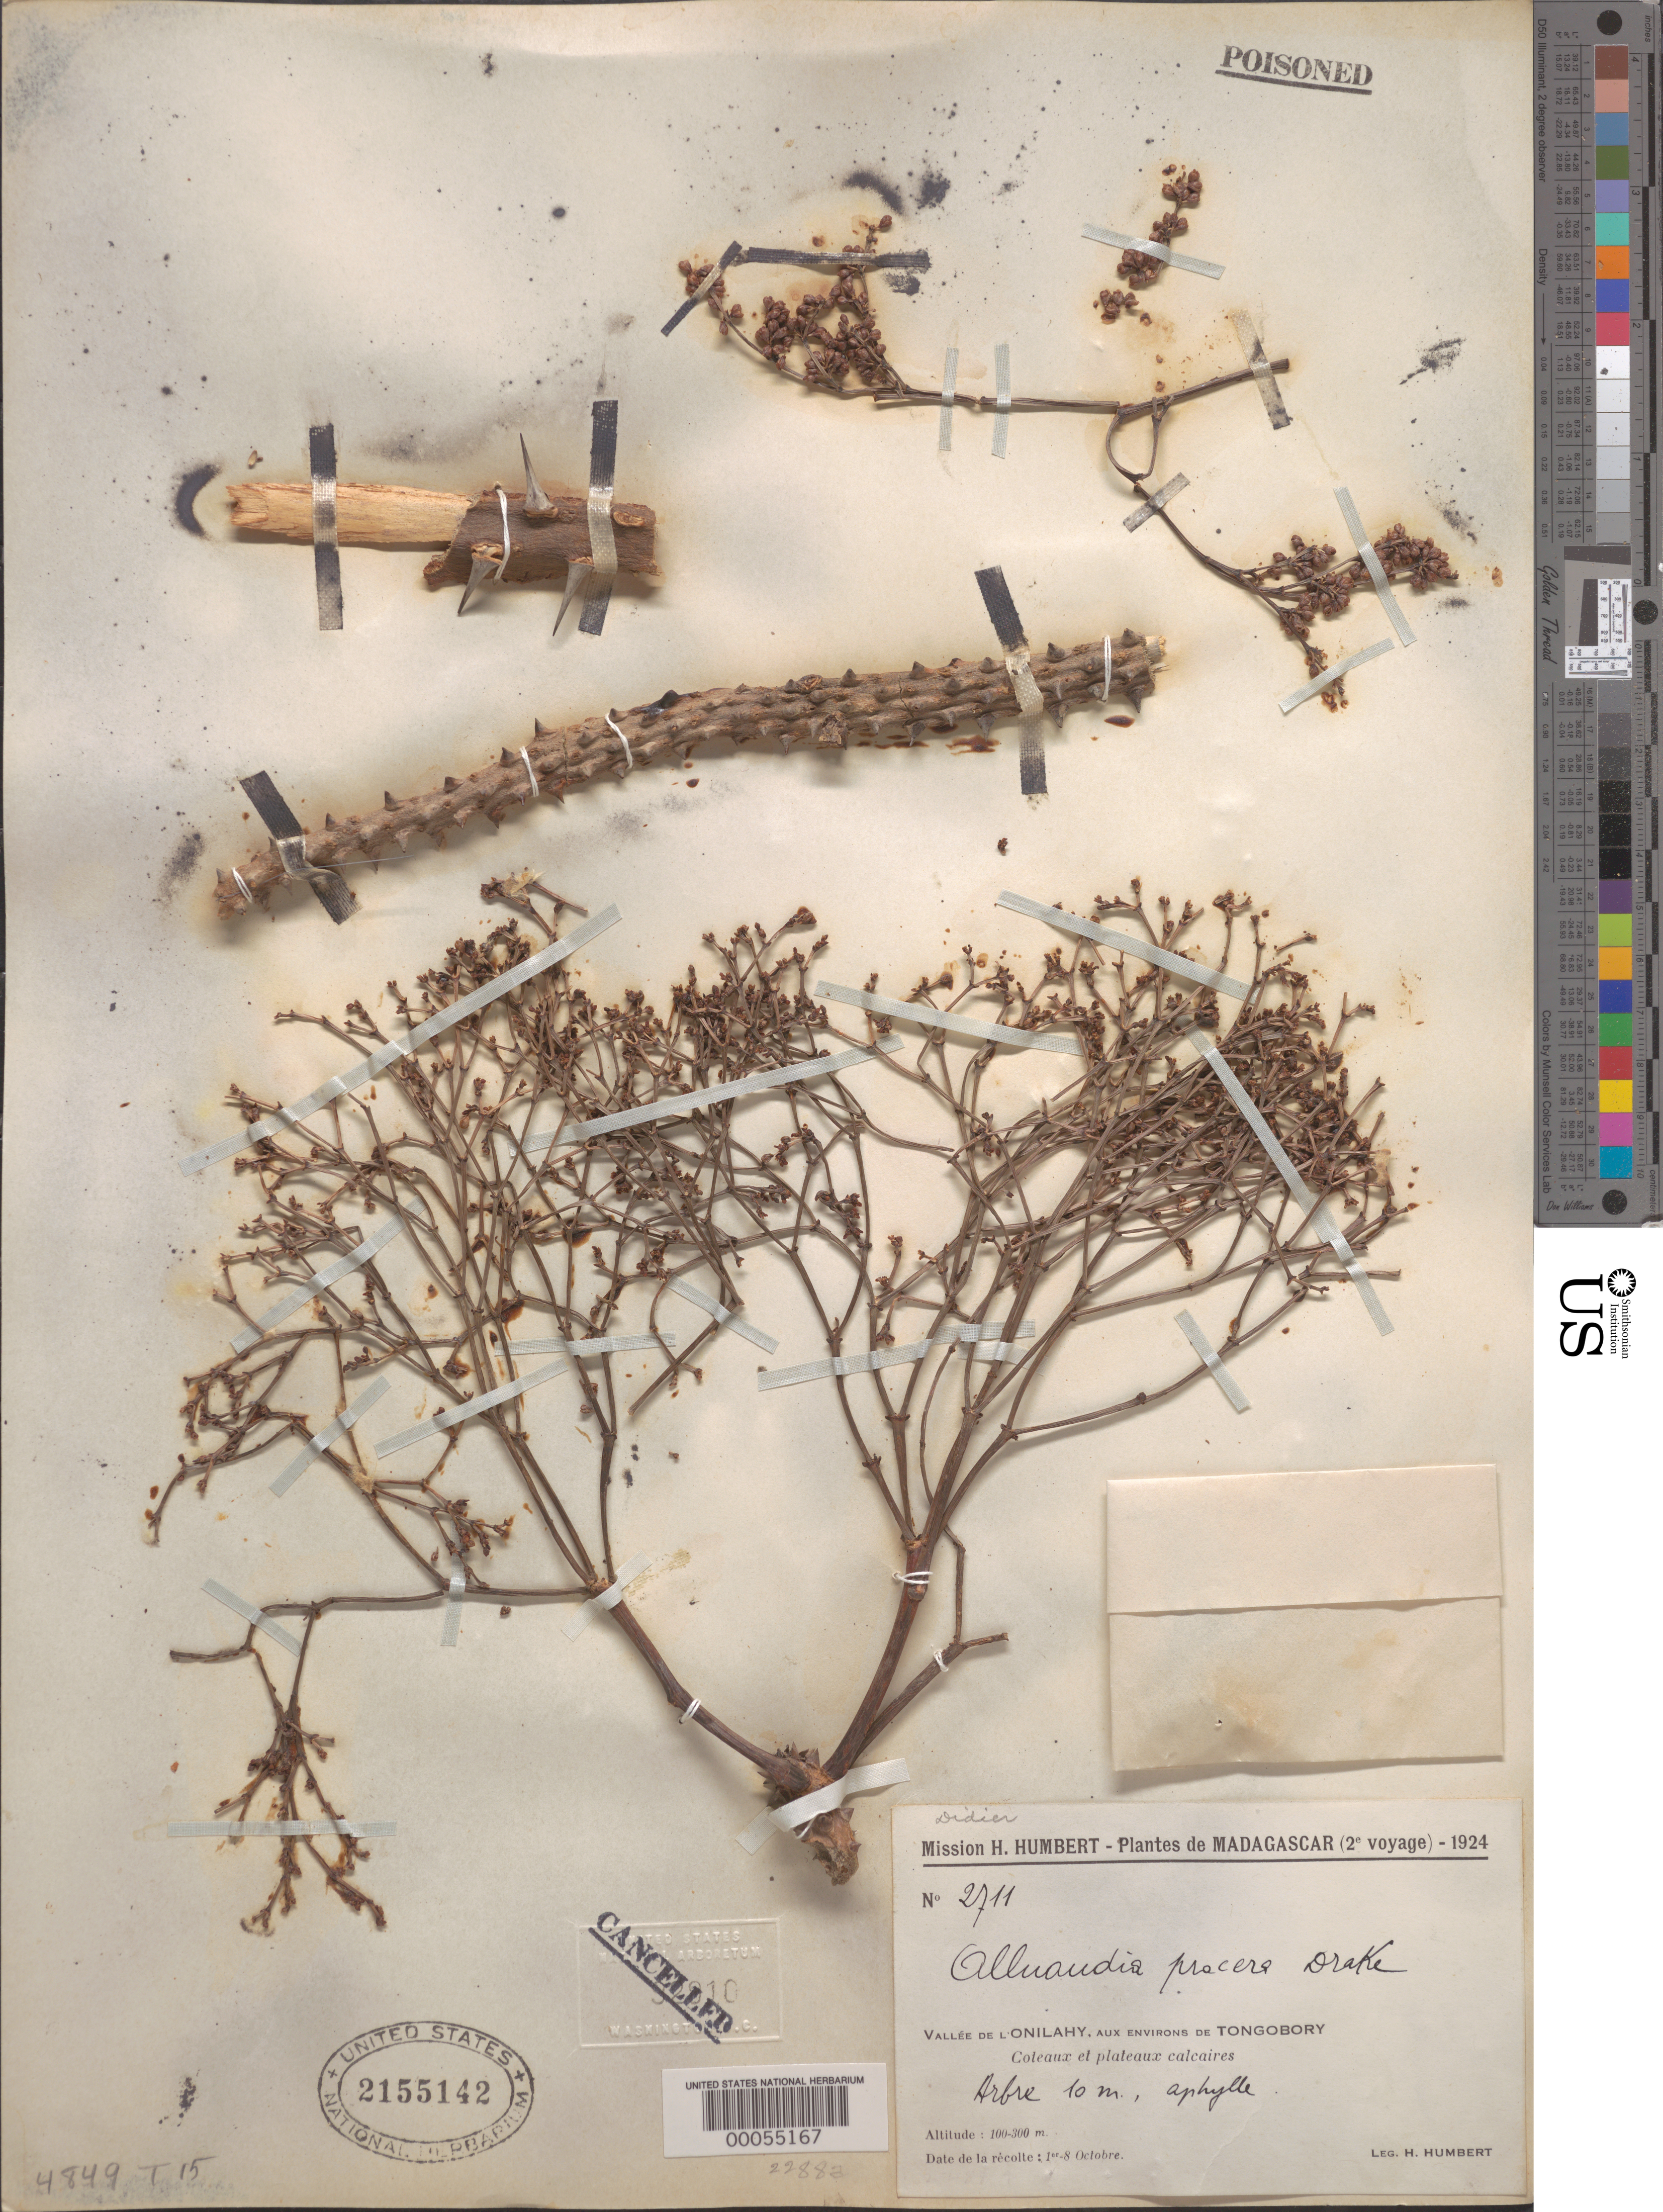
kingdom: Plantae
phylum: Tracheophyta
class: Magnoliopsida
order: Caryophyllales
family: Didiereaceae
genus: Alluaudia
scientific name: Alluaudia procera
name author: (Drake) Drake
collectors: H. Humbert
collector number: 2711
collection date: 1924-10-01/1924-10-08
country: Madagascar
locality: Vallée de l'Onilahy, aux environs de Tongobory.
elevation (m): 100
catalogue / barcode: US 2155142